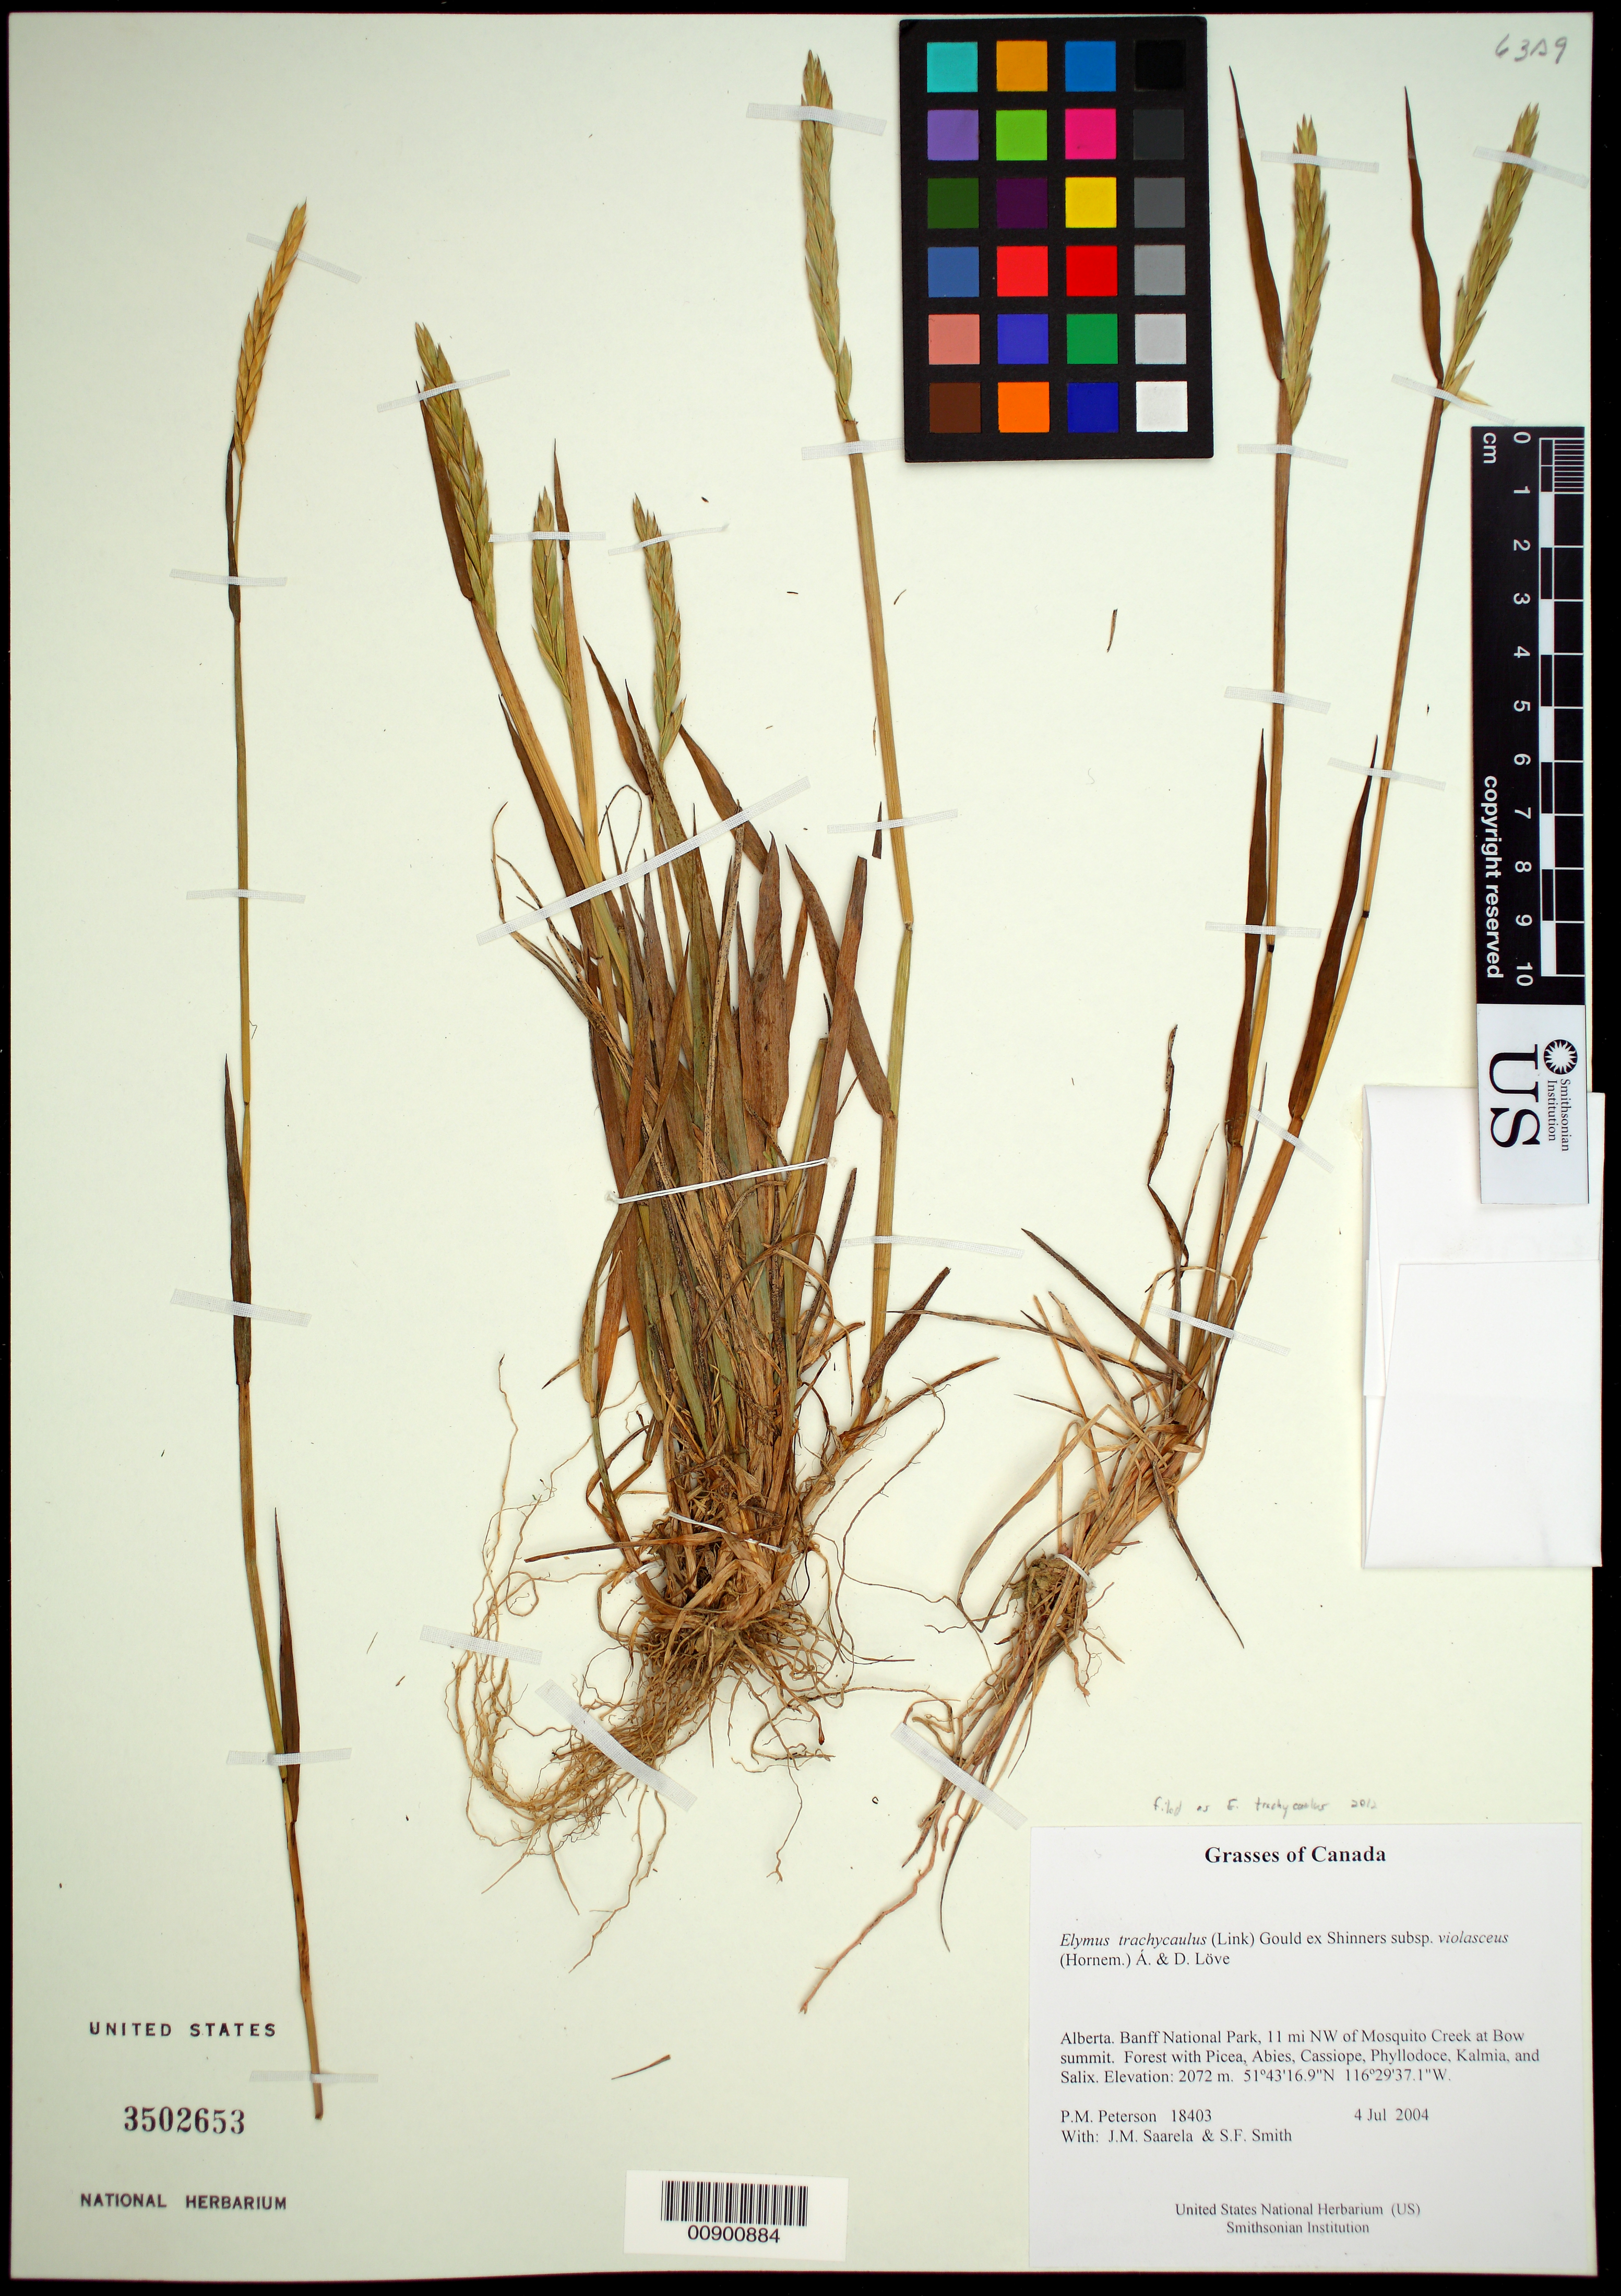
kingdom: Plantae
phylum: Tracheophyta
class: Liliopsida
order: Poales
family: Poaceae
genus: Elymus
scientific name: Elymus trachycaulus subsp. violaceous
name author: (Hornem.)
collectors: P. M. Peterson, J. Saarela & S.F. Smith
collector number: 18403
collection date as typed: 04 Jul 2004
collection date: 2004-07-04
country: Canada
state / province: Alberta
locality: Banff National Park, 11 mi NW of Mosquito Creek at Bow summit. Forest with Picea, Abies, Cassiope, Phyllodoce, Kalmia, and Salix.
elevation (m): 2072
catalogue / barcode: US 3502653